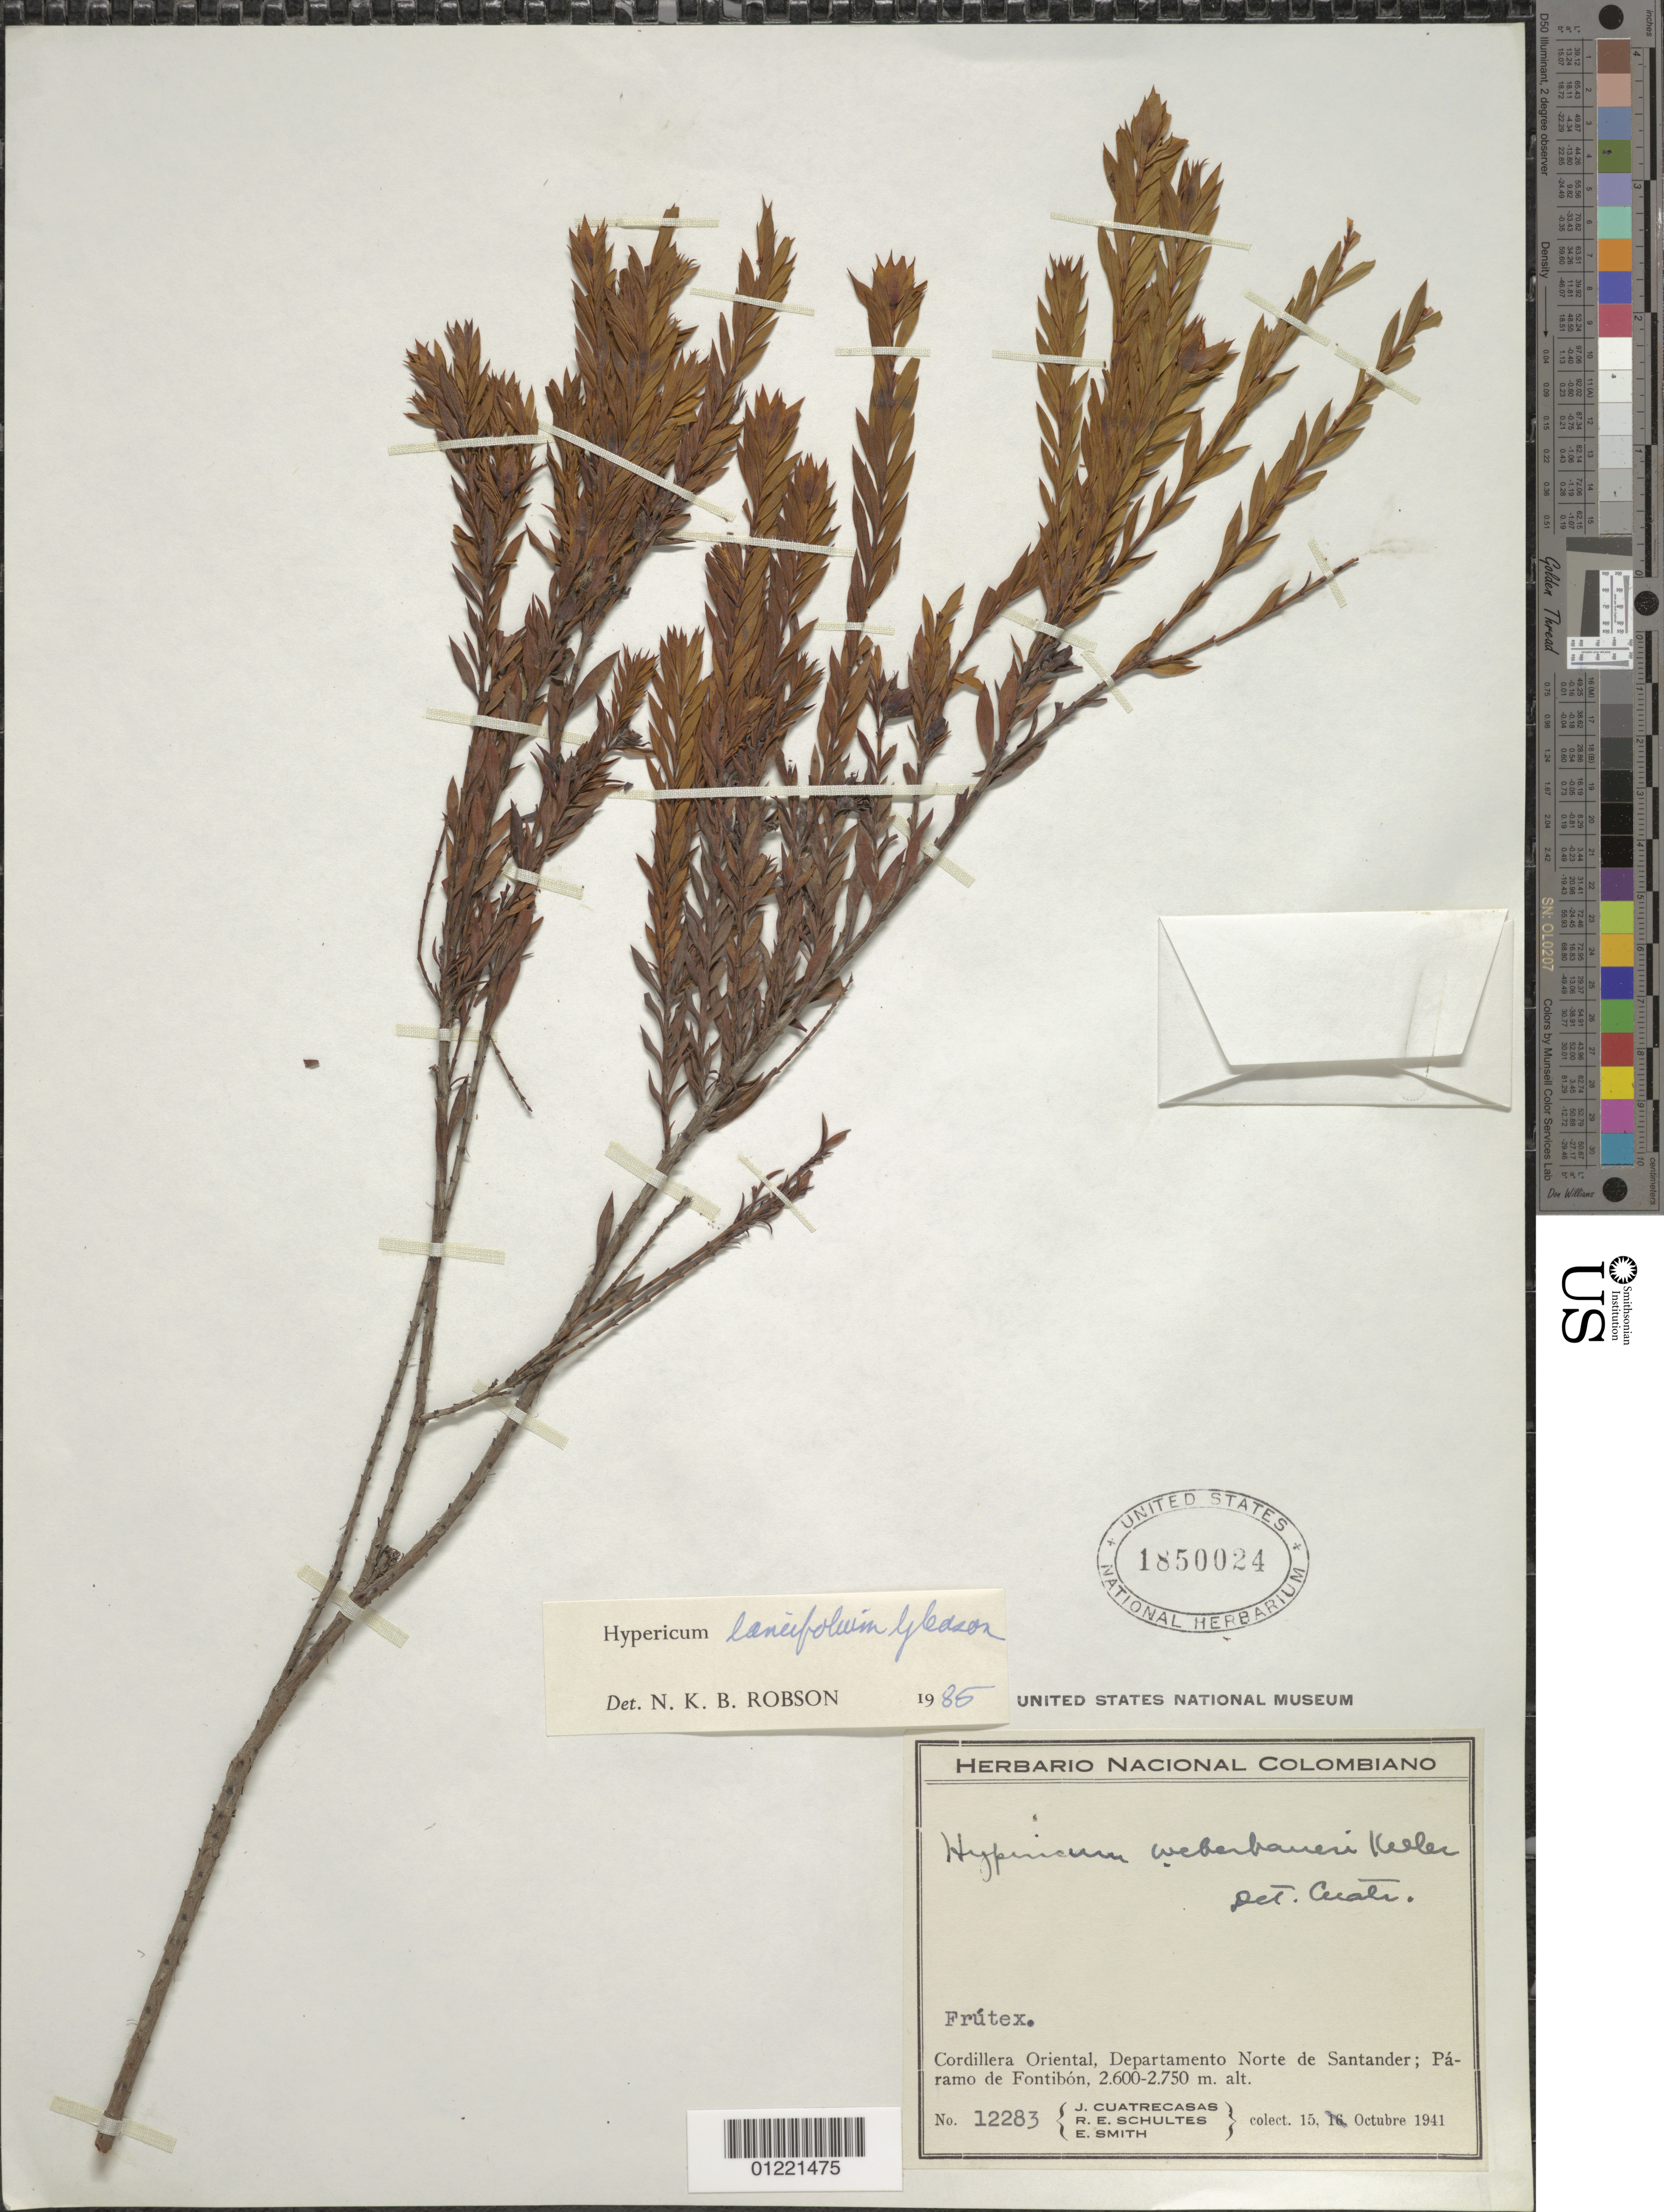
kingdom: Plantae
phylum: Tracheophyta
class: Magnoliopsida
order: Malpighiales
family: Hypericaceae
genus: Hypericum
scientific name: Hypericum lancifolium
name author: Gleason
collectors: J. Cuatrecasas, R. E. Schultes & C. E. Smith Jr.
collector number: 12283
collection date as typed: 15 Oct 1941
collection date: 1941-10-15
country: Colombia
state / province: Norte de Santander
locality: Cordillera Oriental, Paramo de Fontibon.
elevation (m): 2600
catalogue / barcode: US 1850024